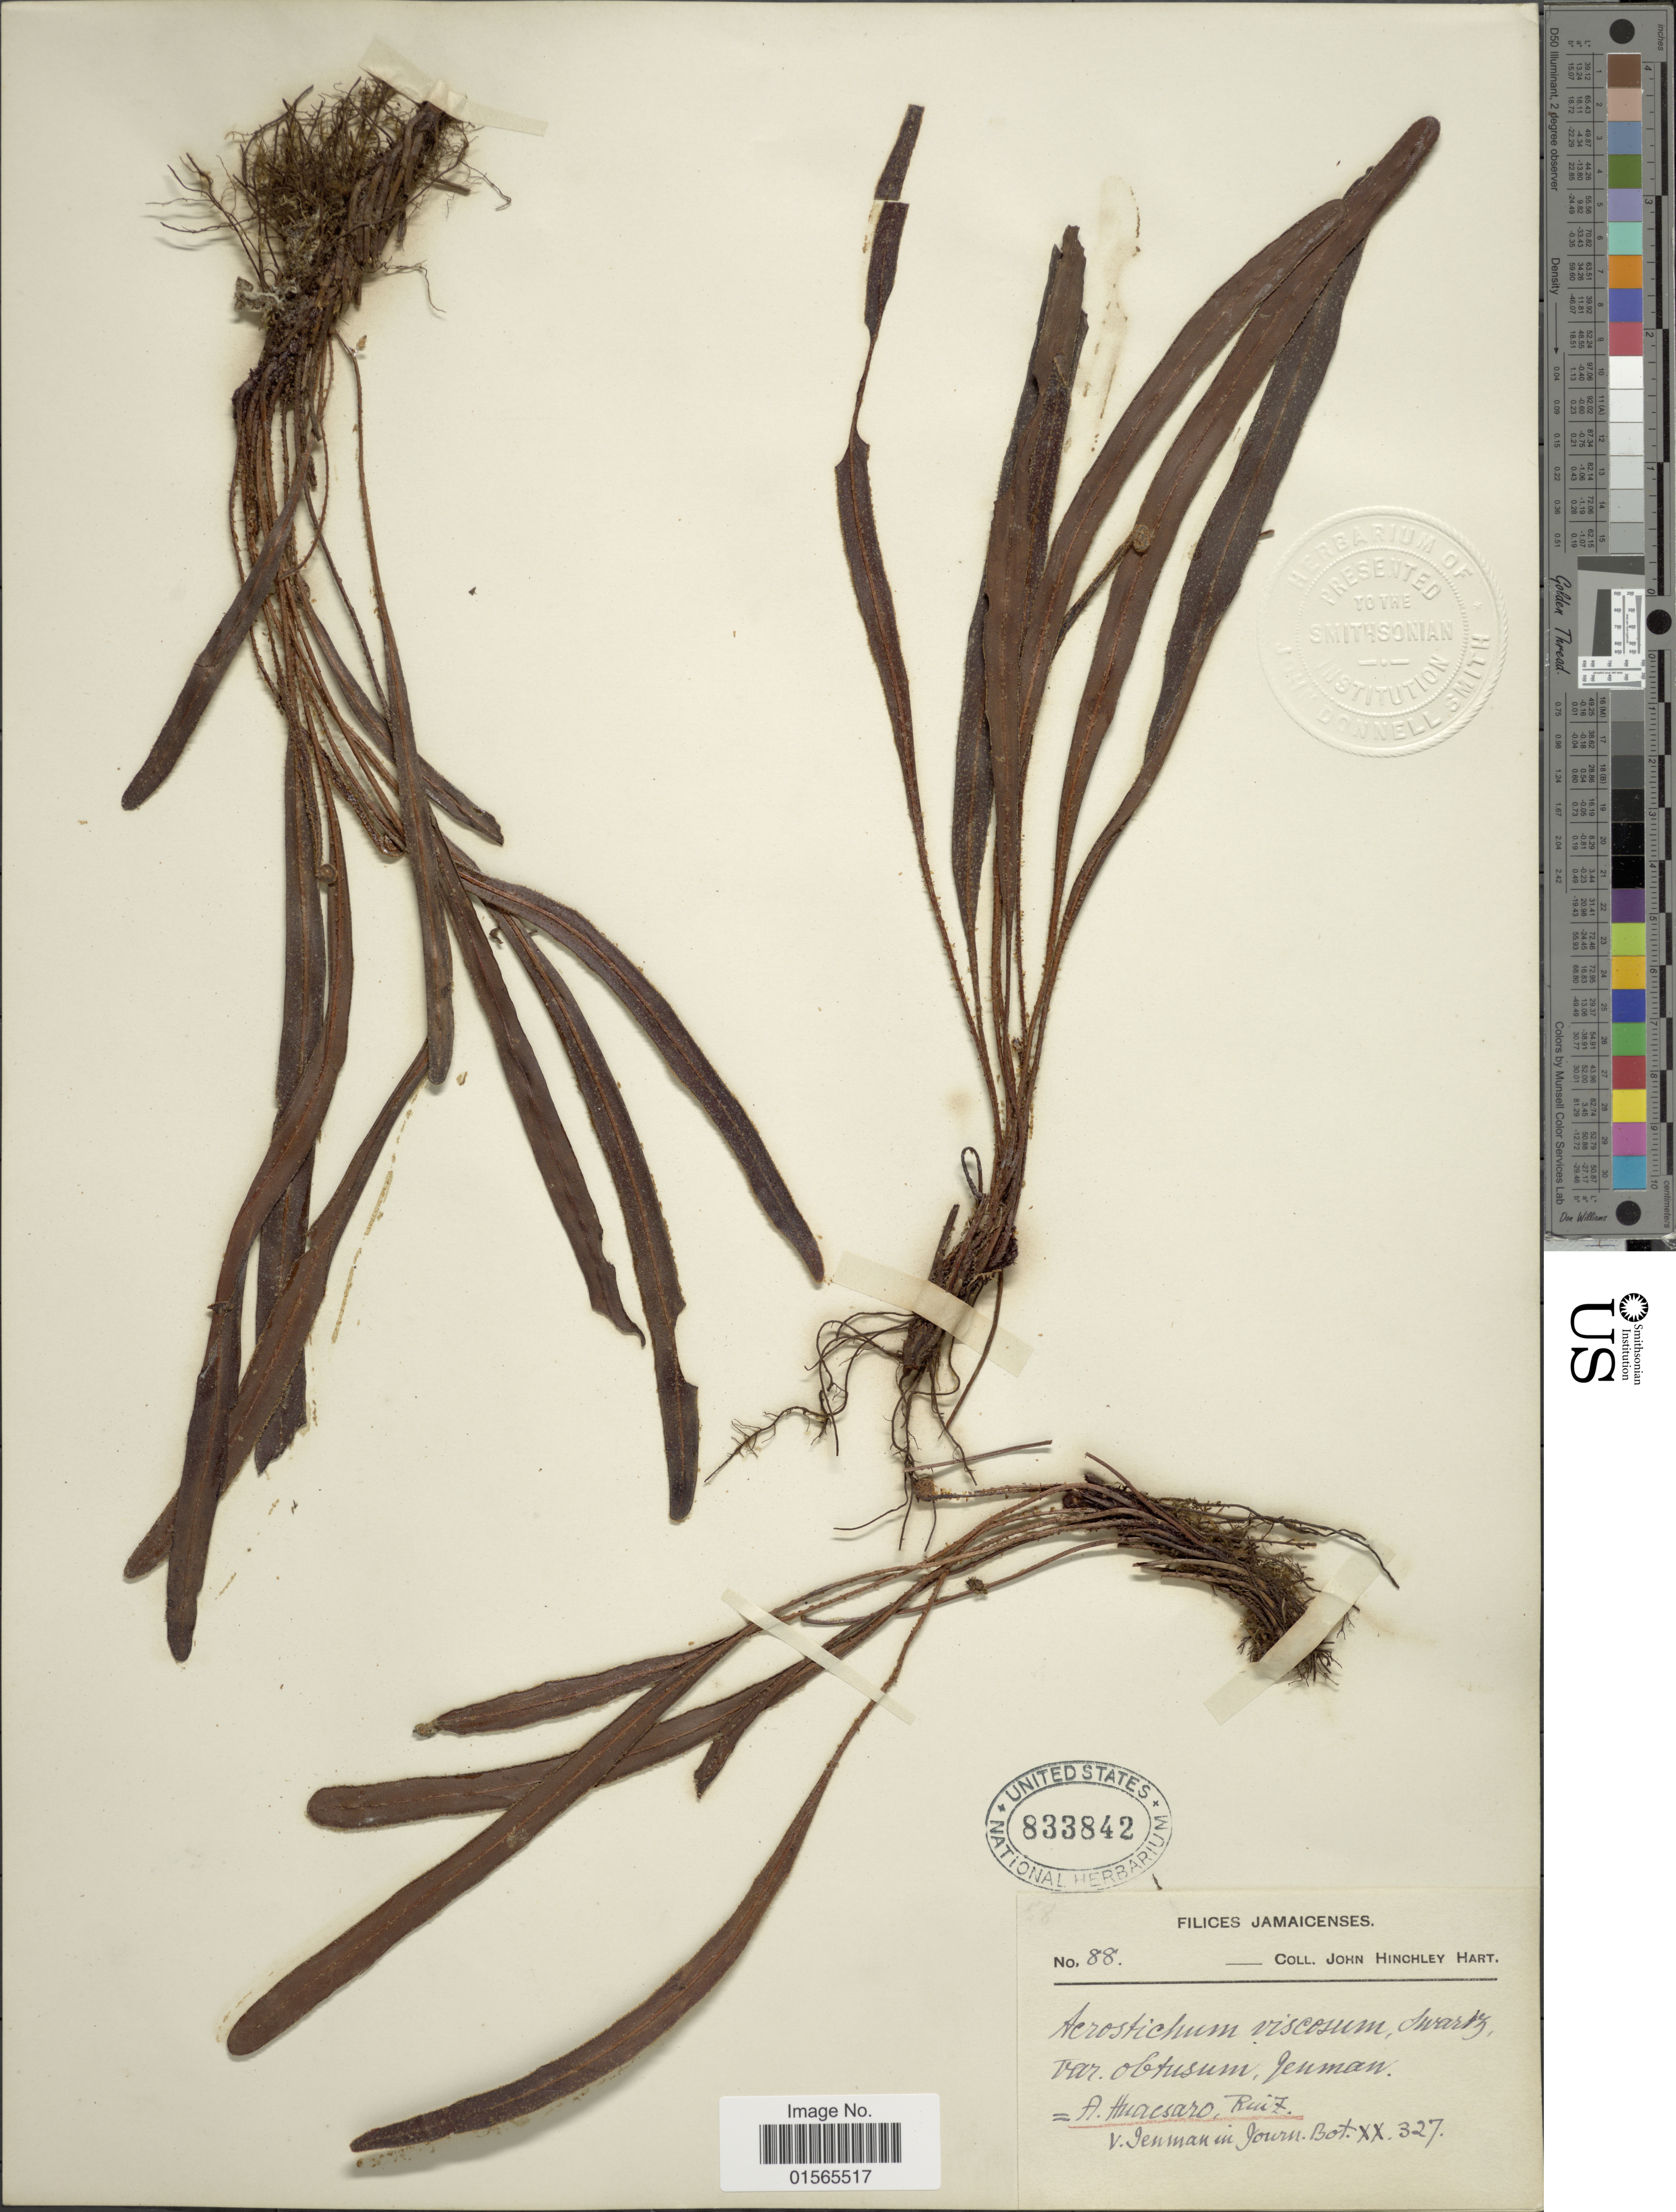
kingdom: Plantae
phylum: Tracheophyta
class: Polypodiopsida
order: Polypodiales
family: Dryopteridaceae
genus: Elaphoglossum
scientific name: Elaphoglossum huacsaro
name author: (Ruiz) Christ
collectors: J. H. Hart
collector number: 88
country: Jamaica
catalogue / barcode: US 833842